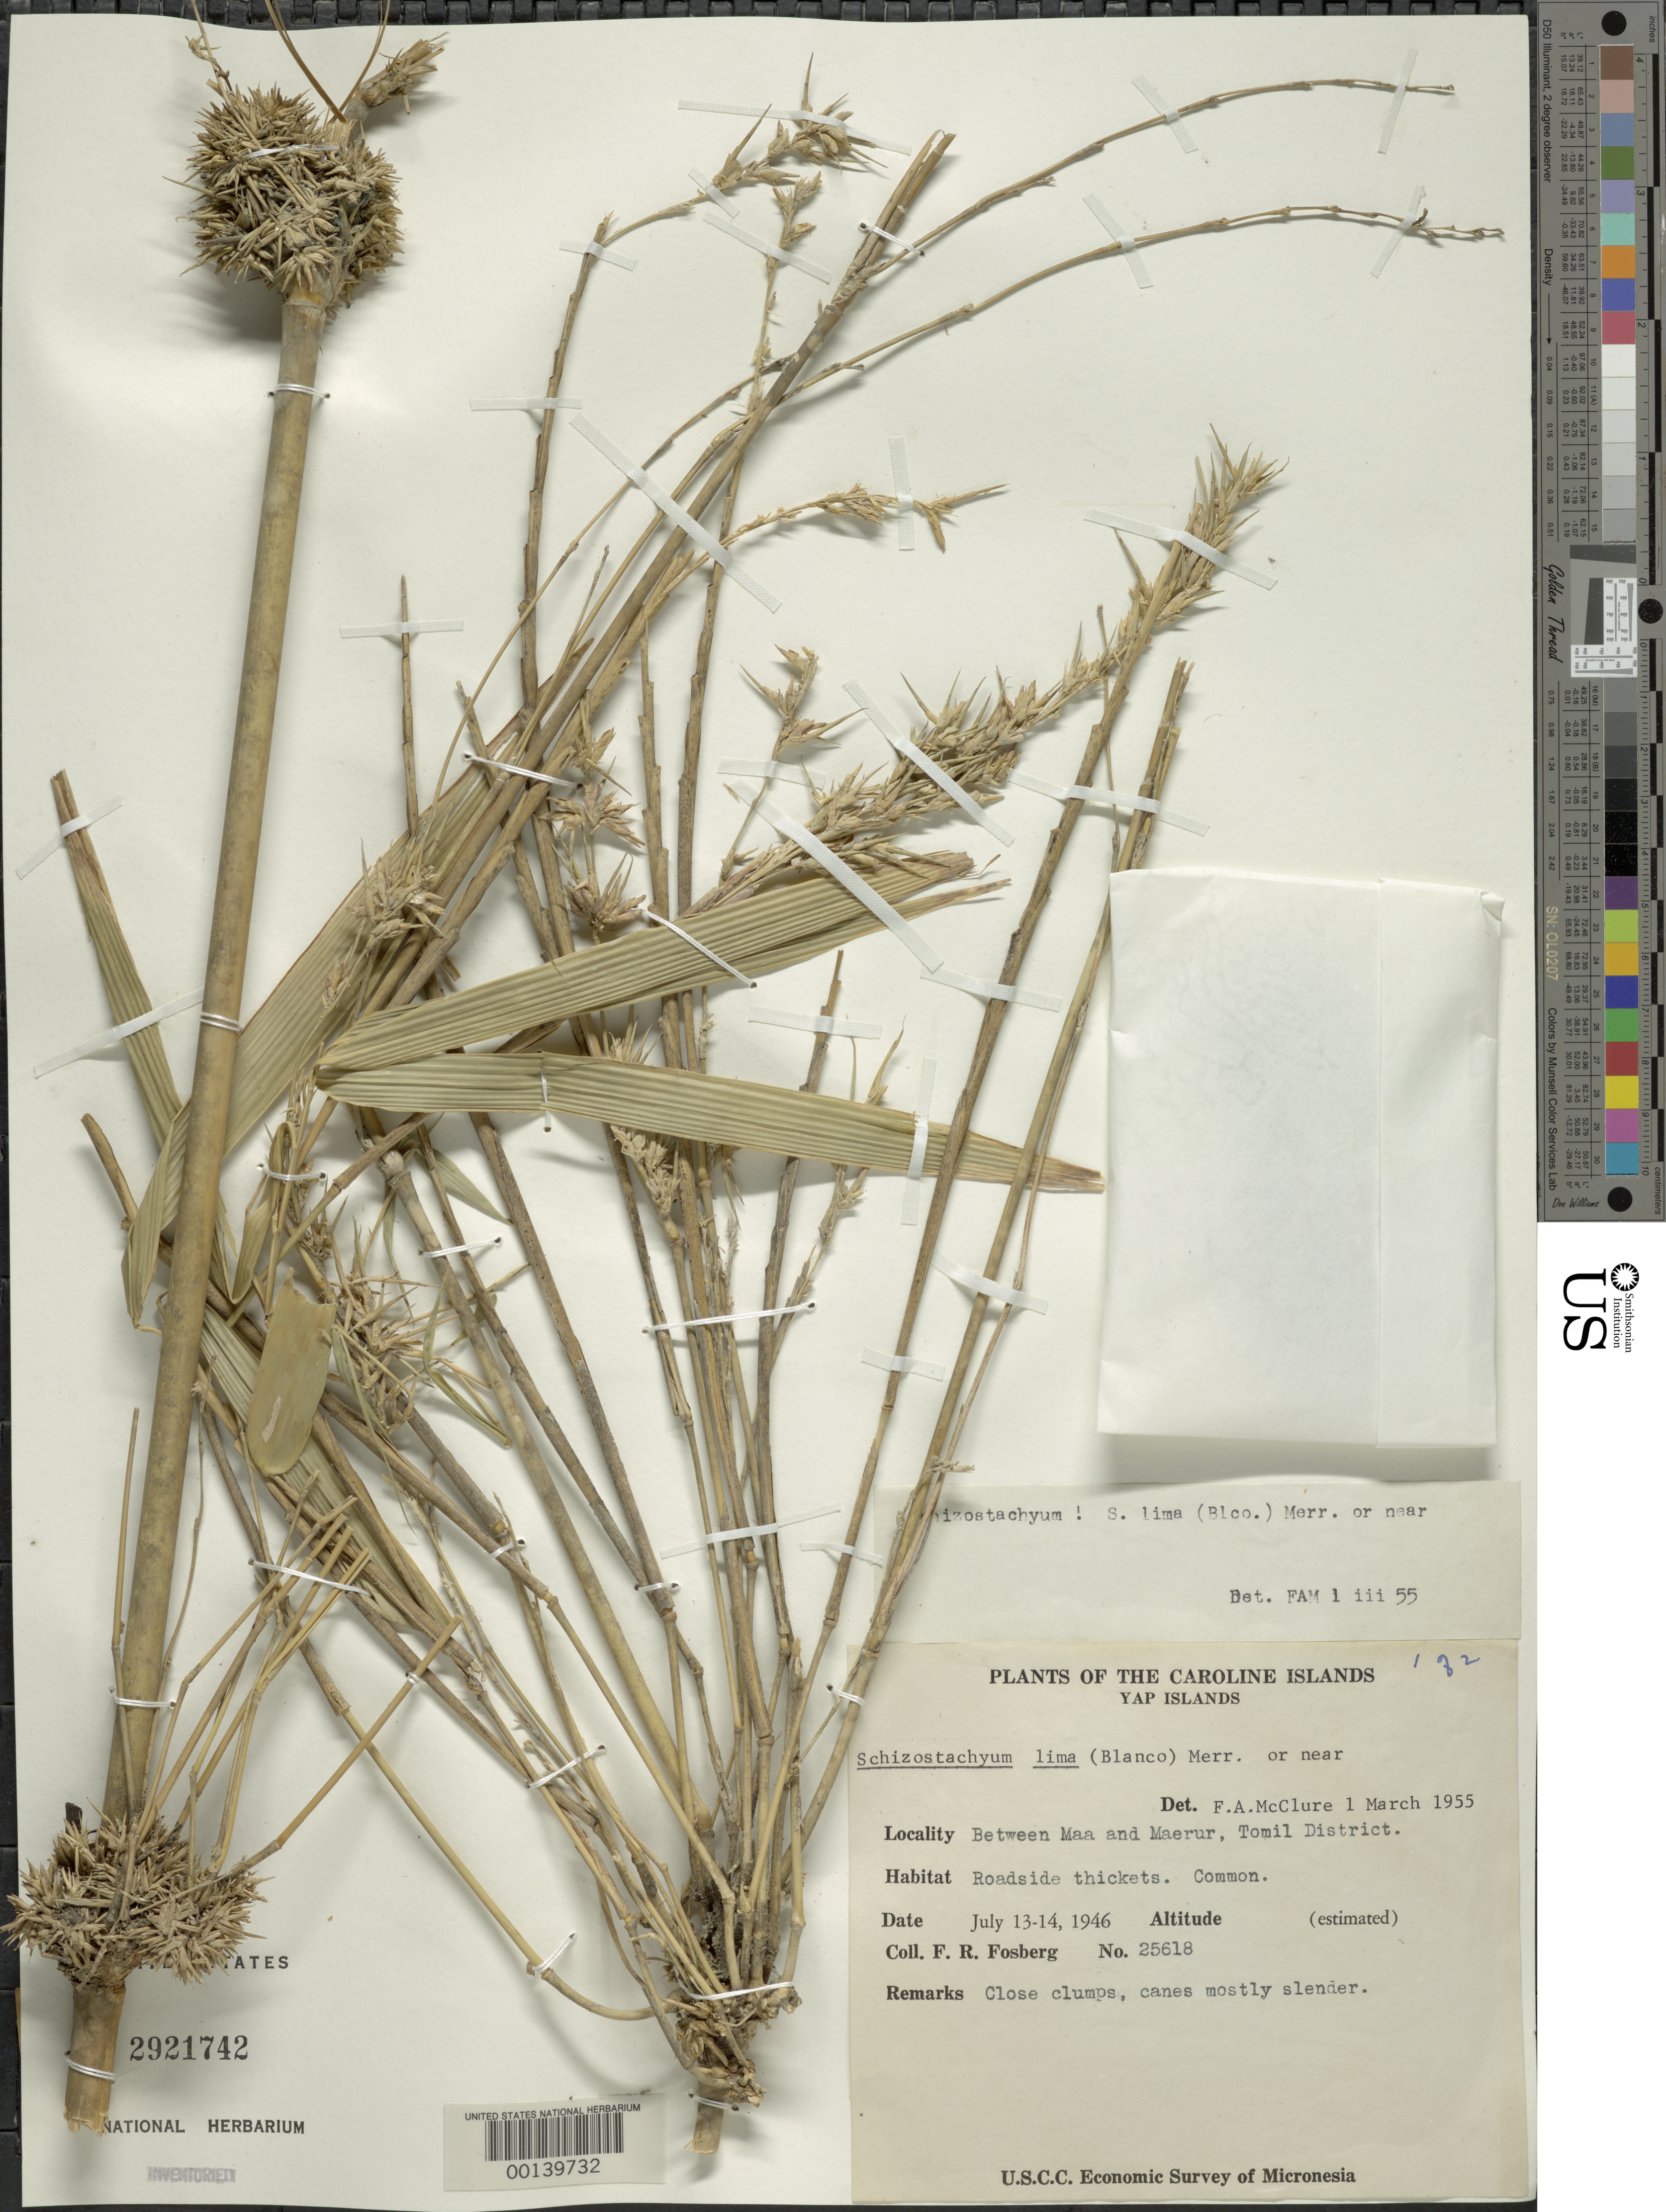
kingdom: Plantae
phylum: Tracheophyta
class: Liliopsida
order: Poales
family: Poaceae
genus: Schizostachyum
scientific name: Schizostachyum lima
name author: (Blanco) Merr.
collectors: F. R. Fosberg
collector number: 25618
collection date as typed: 13 Jul 1946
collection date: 1946-07-13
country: Micronesia, Federated States of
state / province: Yap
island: Yap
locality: Maa/maerur, tomil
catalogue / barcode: US 2921742